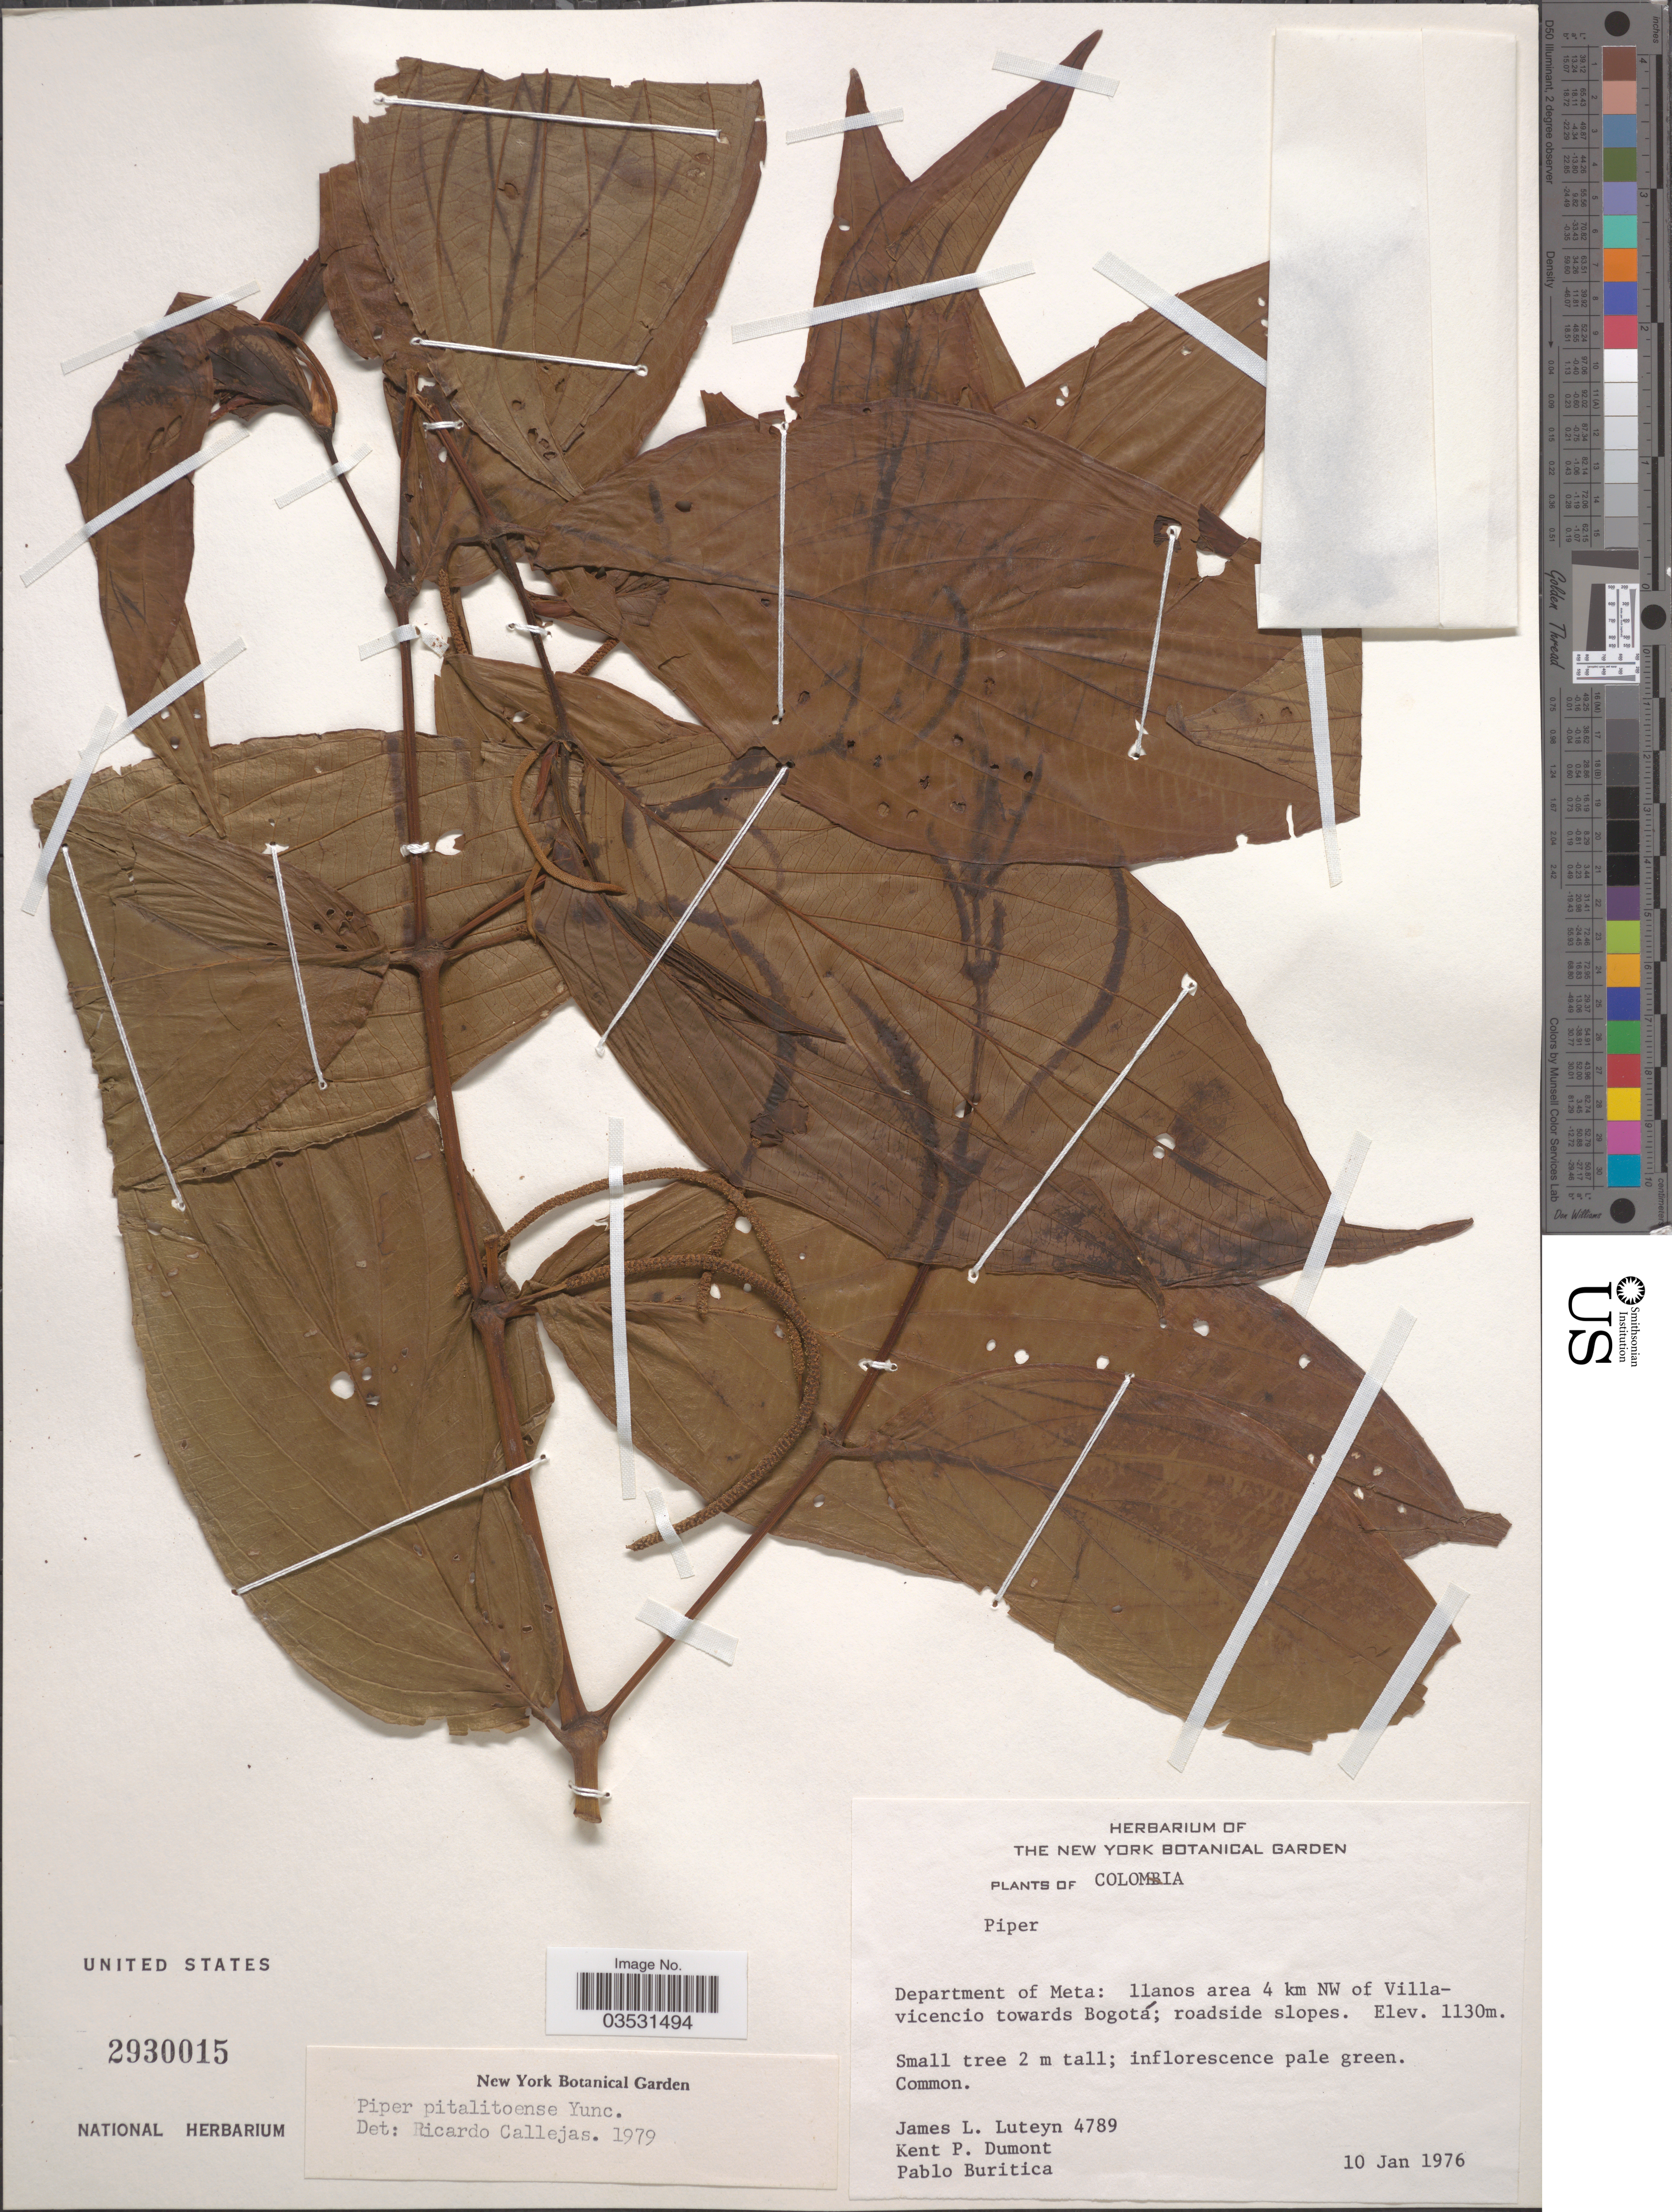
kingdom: Plantae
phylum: Tracheophyta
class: Magnoliopsida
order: Piperales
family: Piperaceae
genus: Piper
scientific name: Piper pitalitoense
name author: Yunck.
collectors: J. L. Luteyn, K. P. Dumont & P. Buritica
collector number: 4789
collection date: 1976-01-10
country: Colombia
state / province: Meta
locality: Department of Meta: llanos area 4 km NW of Villa-vicencio towards Bogotá; roadside slopes.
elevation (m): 1130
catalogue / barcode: US 2930015